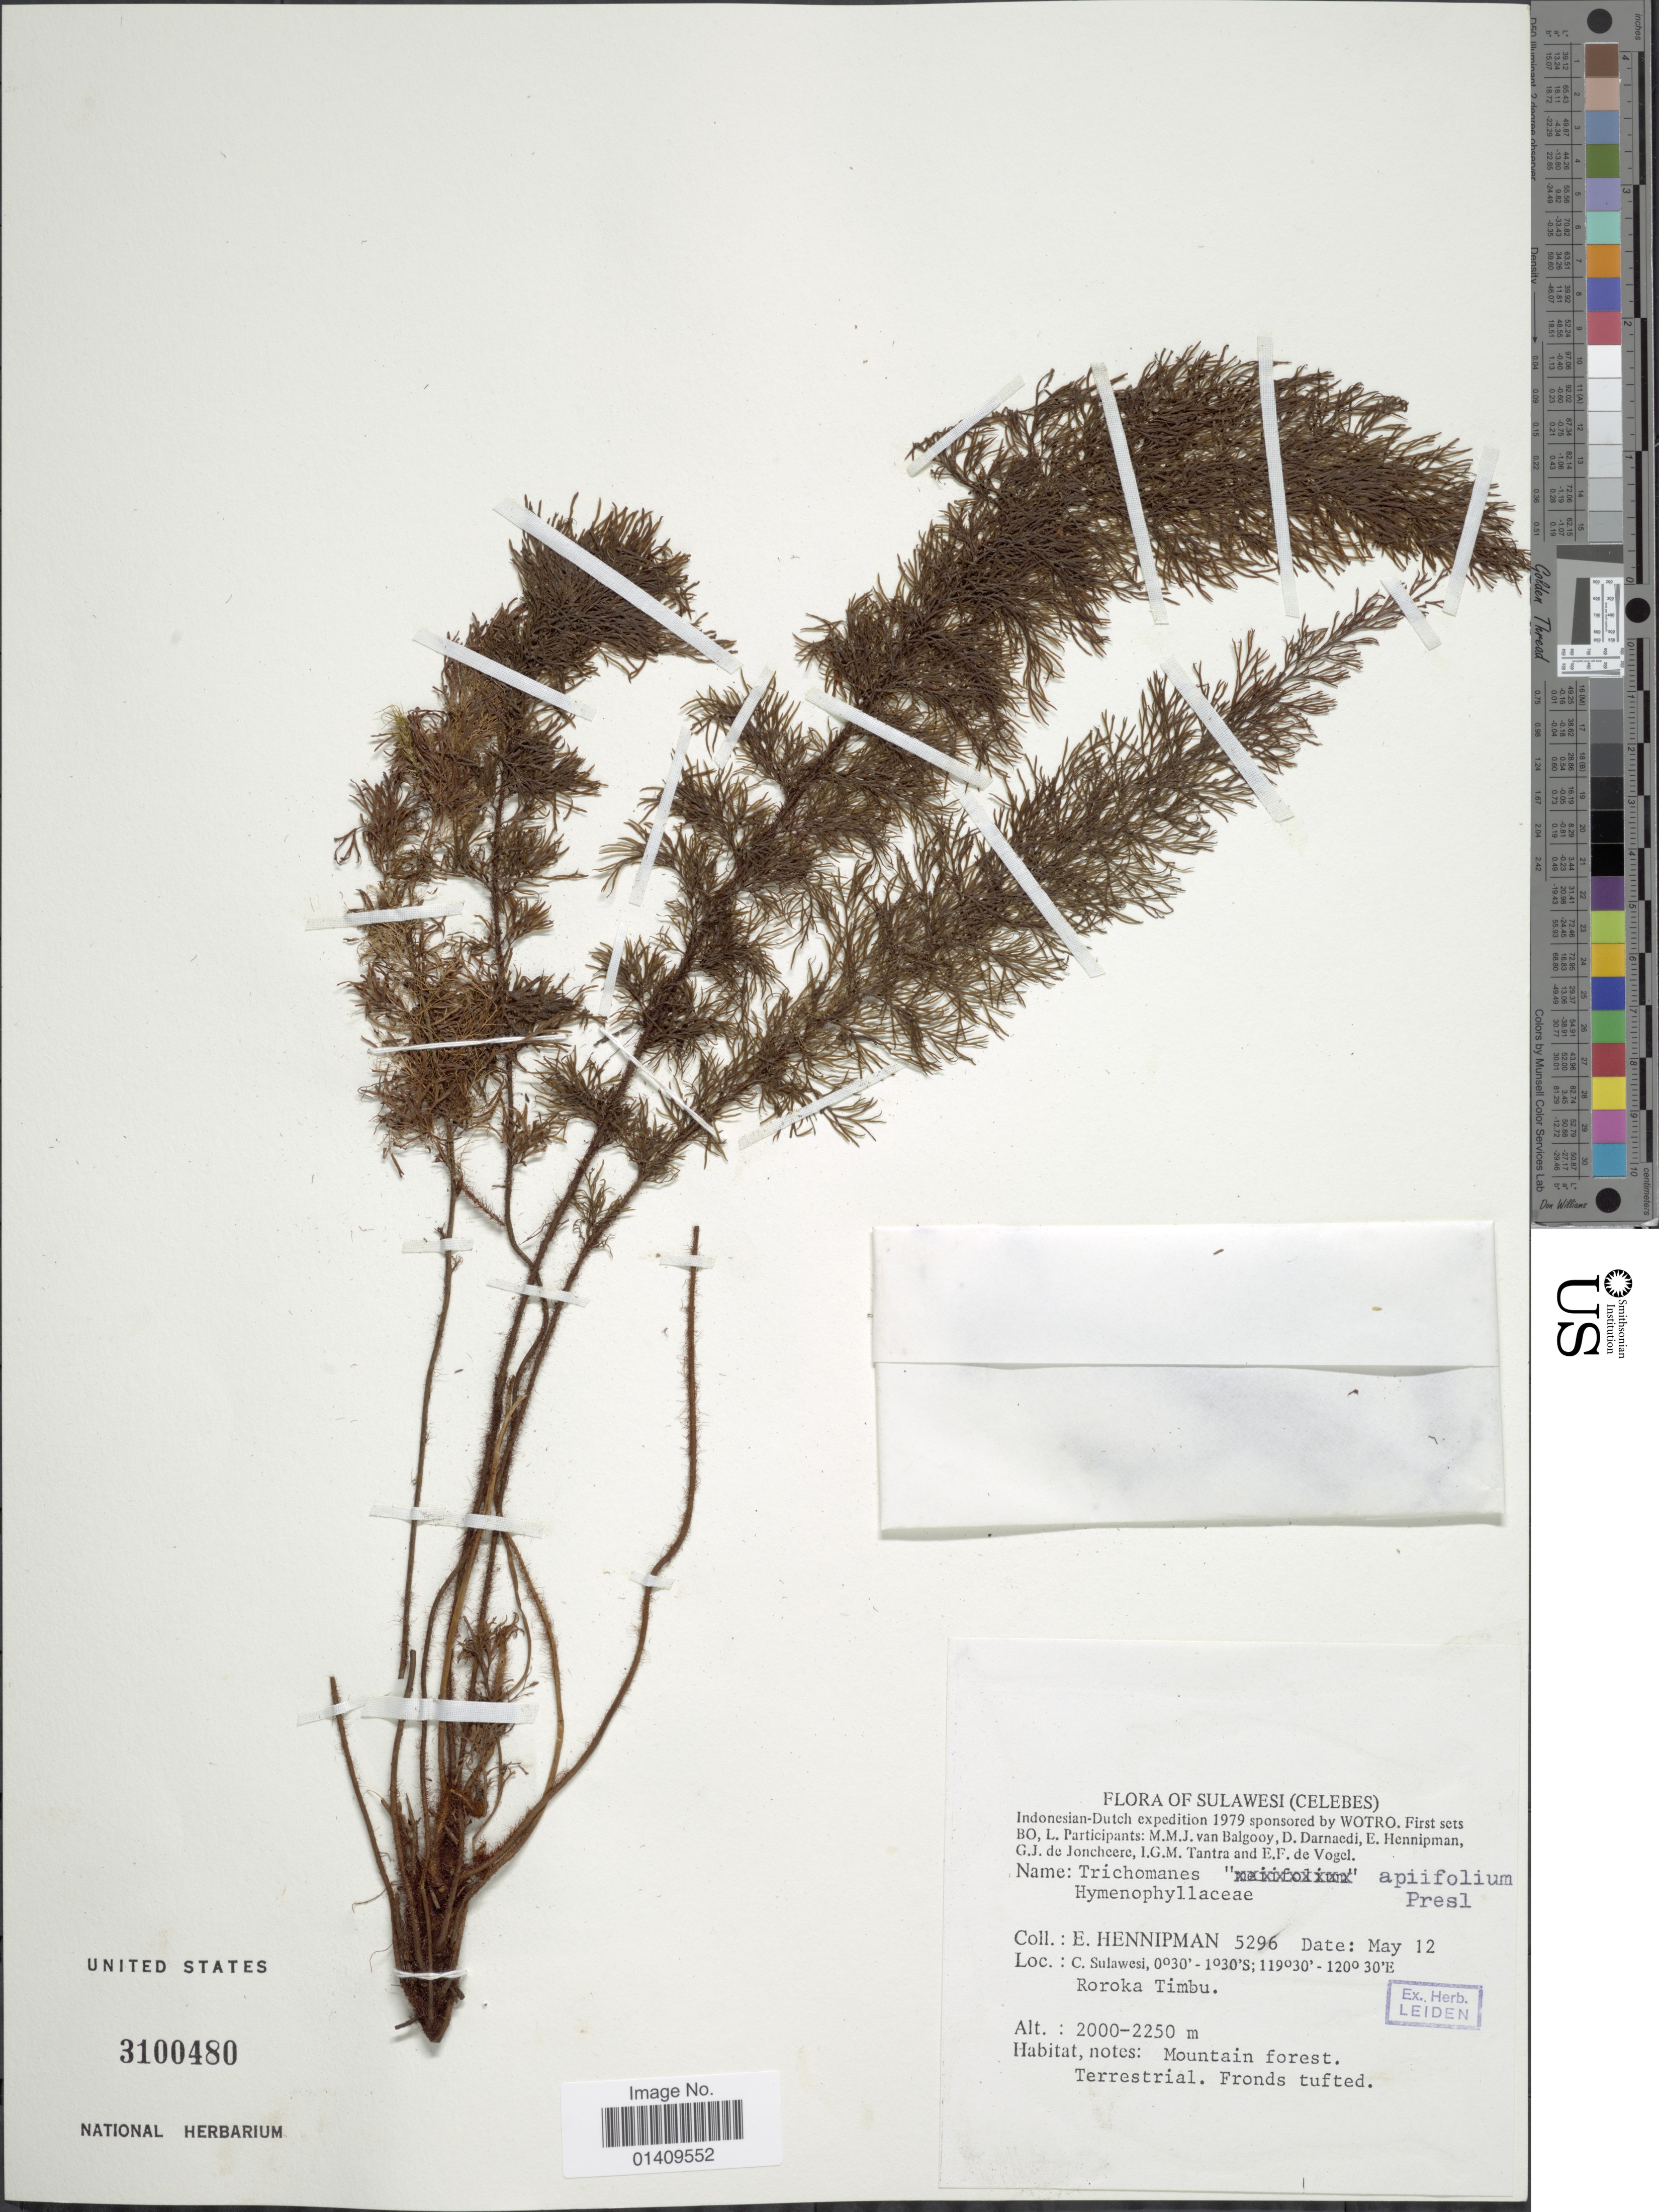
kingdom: Plantae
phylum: Tracheophyta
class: Polypodiopsida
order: Hymenophyllales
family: Hymenophyllaceae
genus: Callistopteris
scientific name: Callistopteris apiifolia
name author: (C. Presl) Copel.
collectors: E. Hennipman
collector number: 5296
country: Indonesia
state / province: Sulawesi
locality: Celebes c. Sulawesi Roroka Timbu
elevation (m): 2000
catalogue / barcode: US 3100480